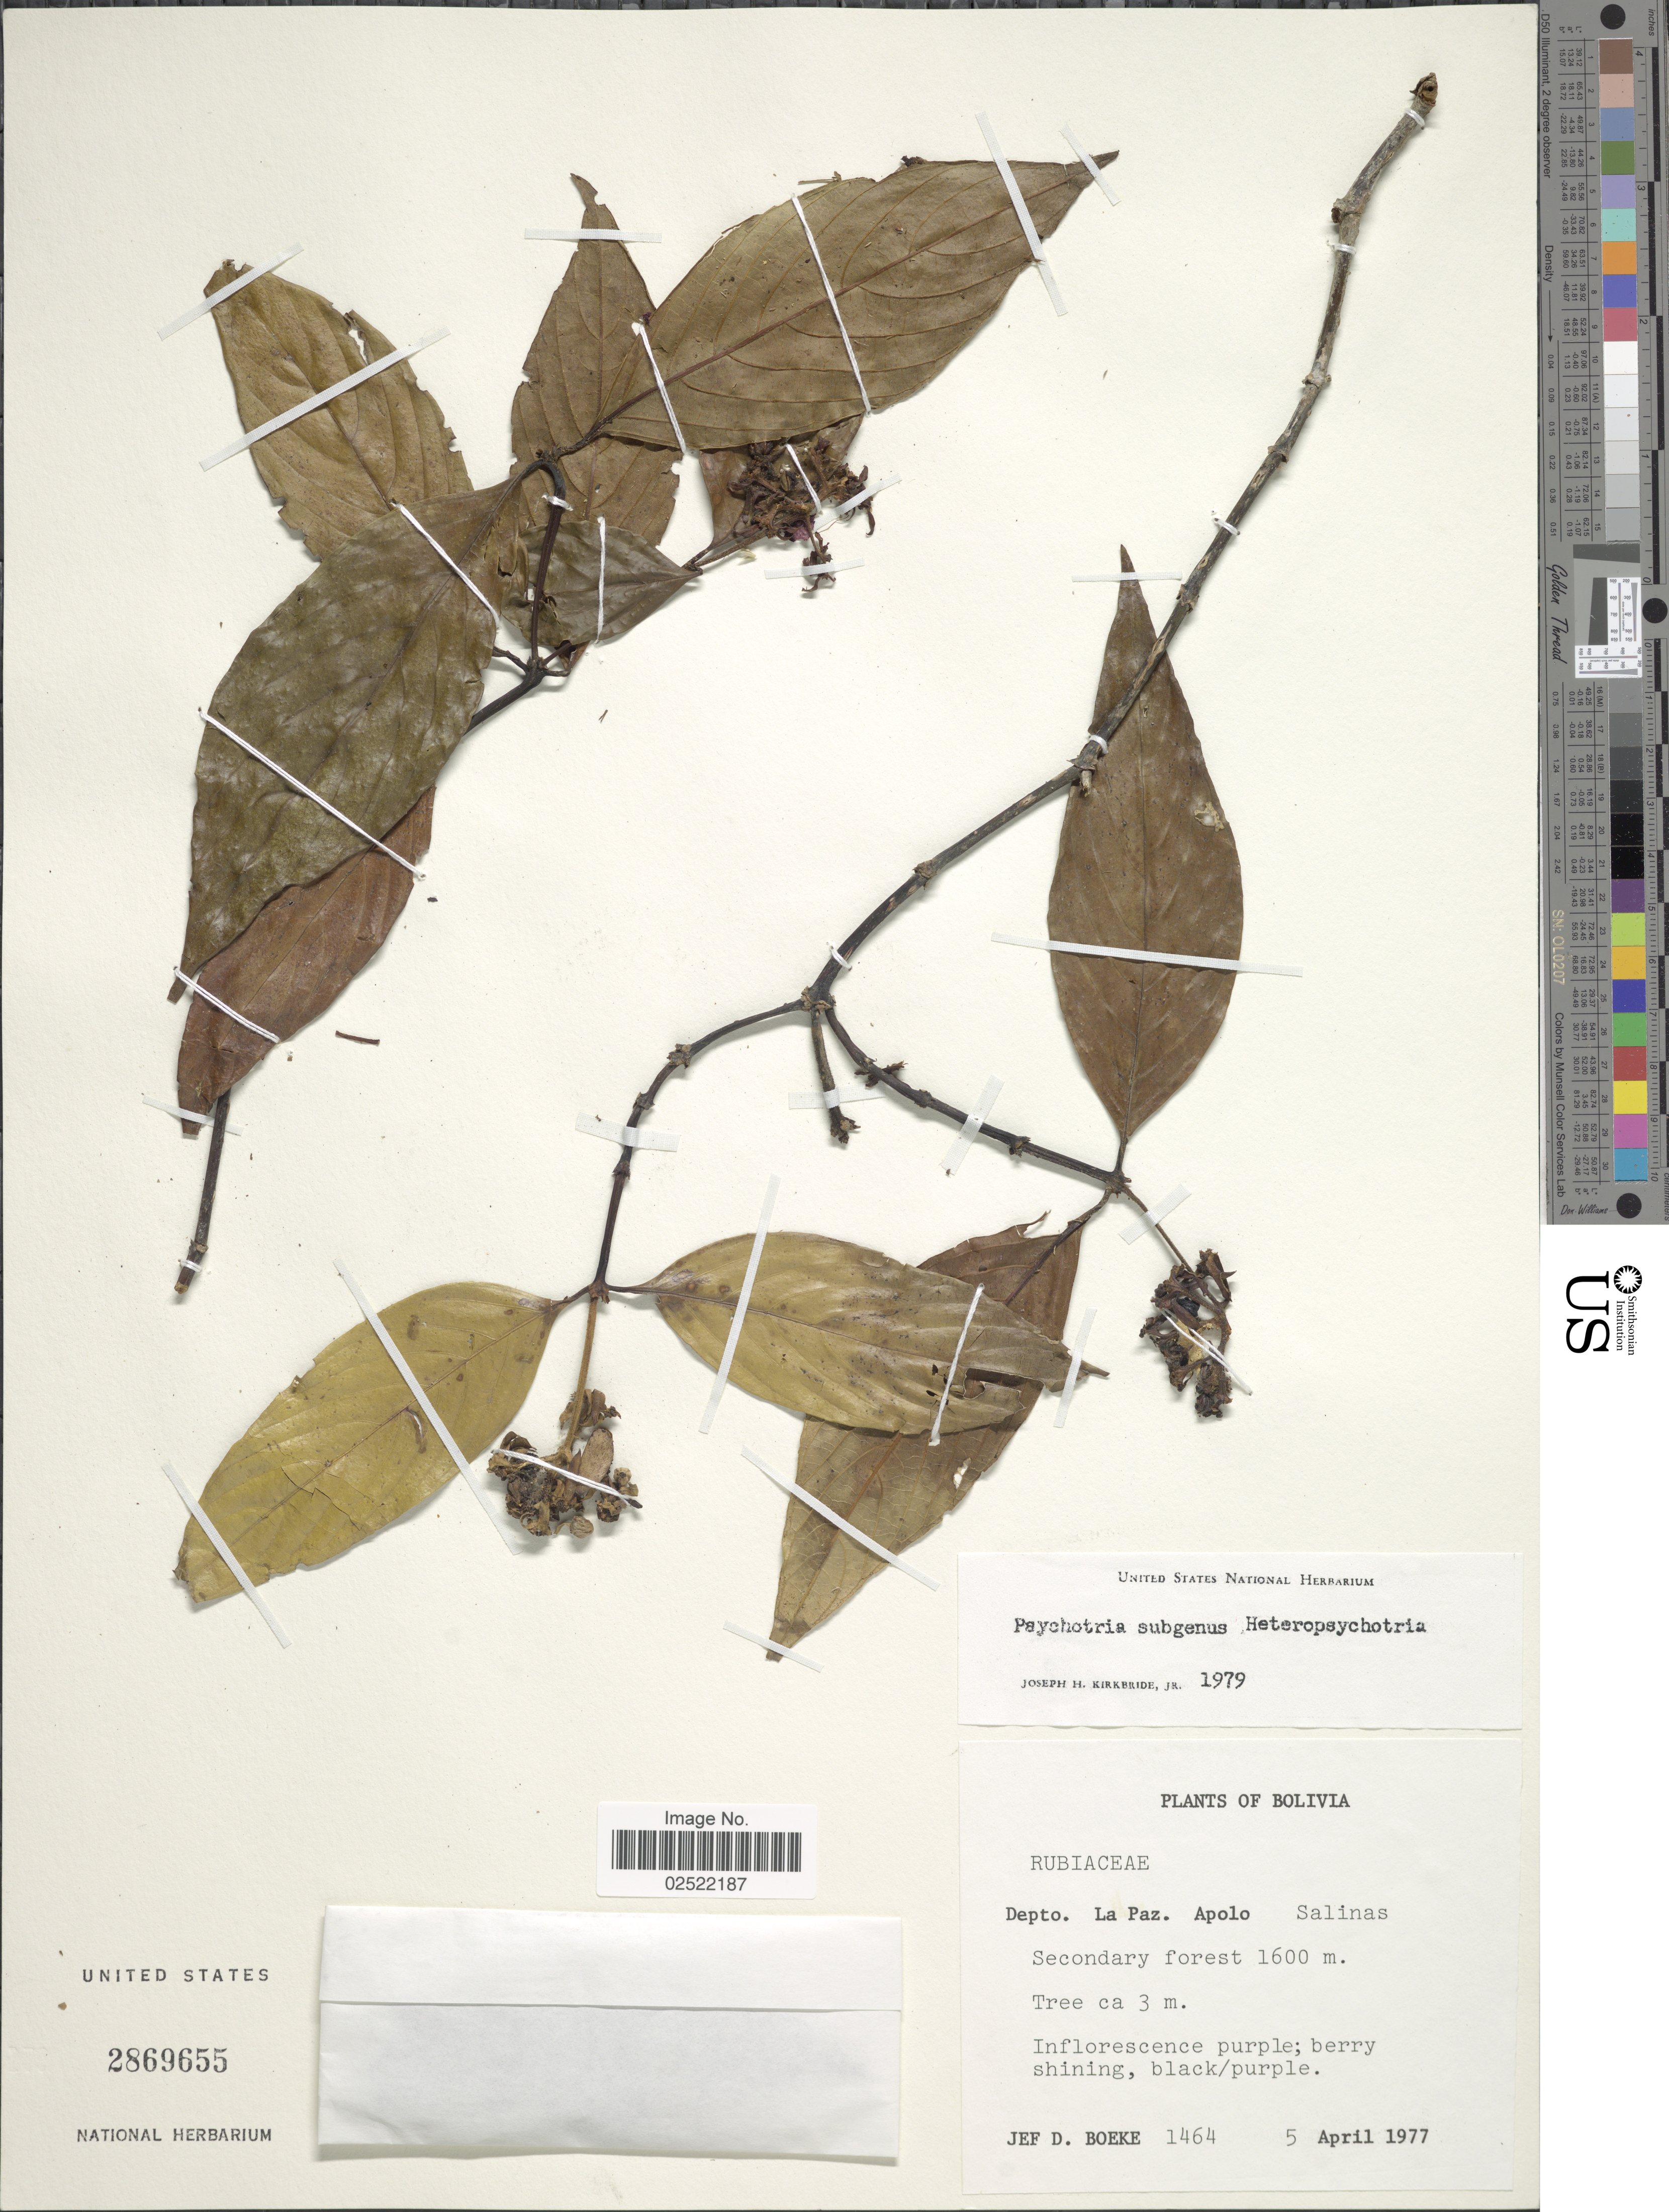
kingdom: Plantae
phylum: Tracheophyta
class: Magnoliopsida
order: Gentianales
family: Rubiaceae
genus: Psychotria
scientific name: Psychotria sp.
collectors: J. Boeke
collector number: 1464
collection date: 1977-04-05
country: Bolivia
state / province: La Paz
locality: Depto. La Paz. Apolo. Salinas.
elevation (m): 1600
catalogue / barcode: US 2869655